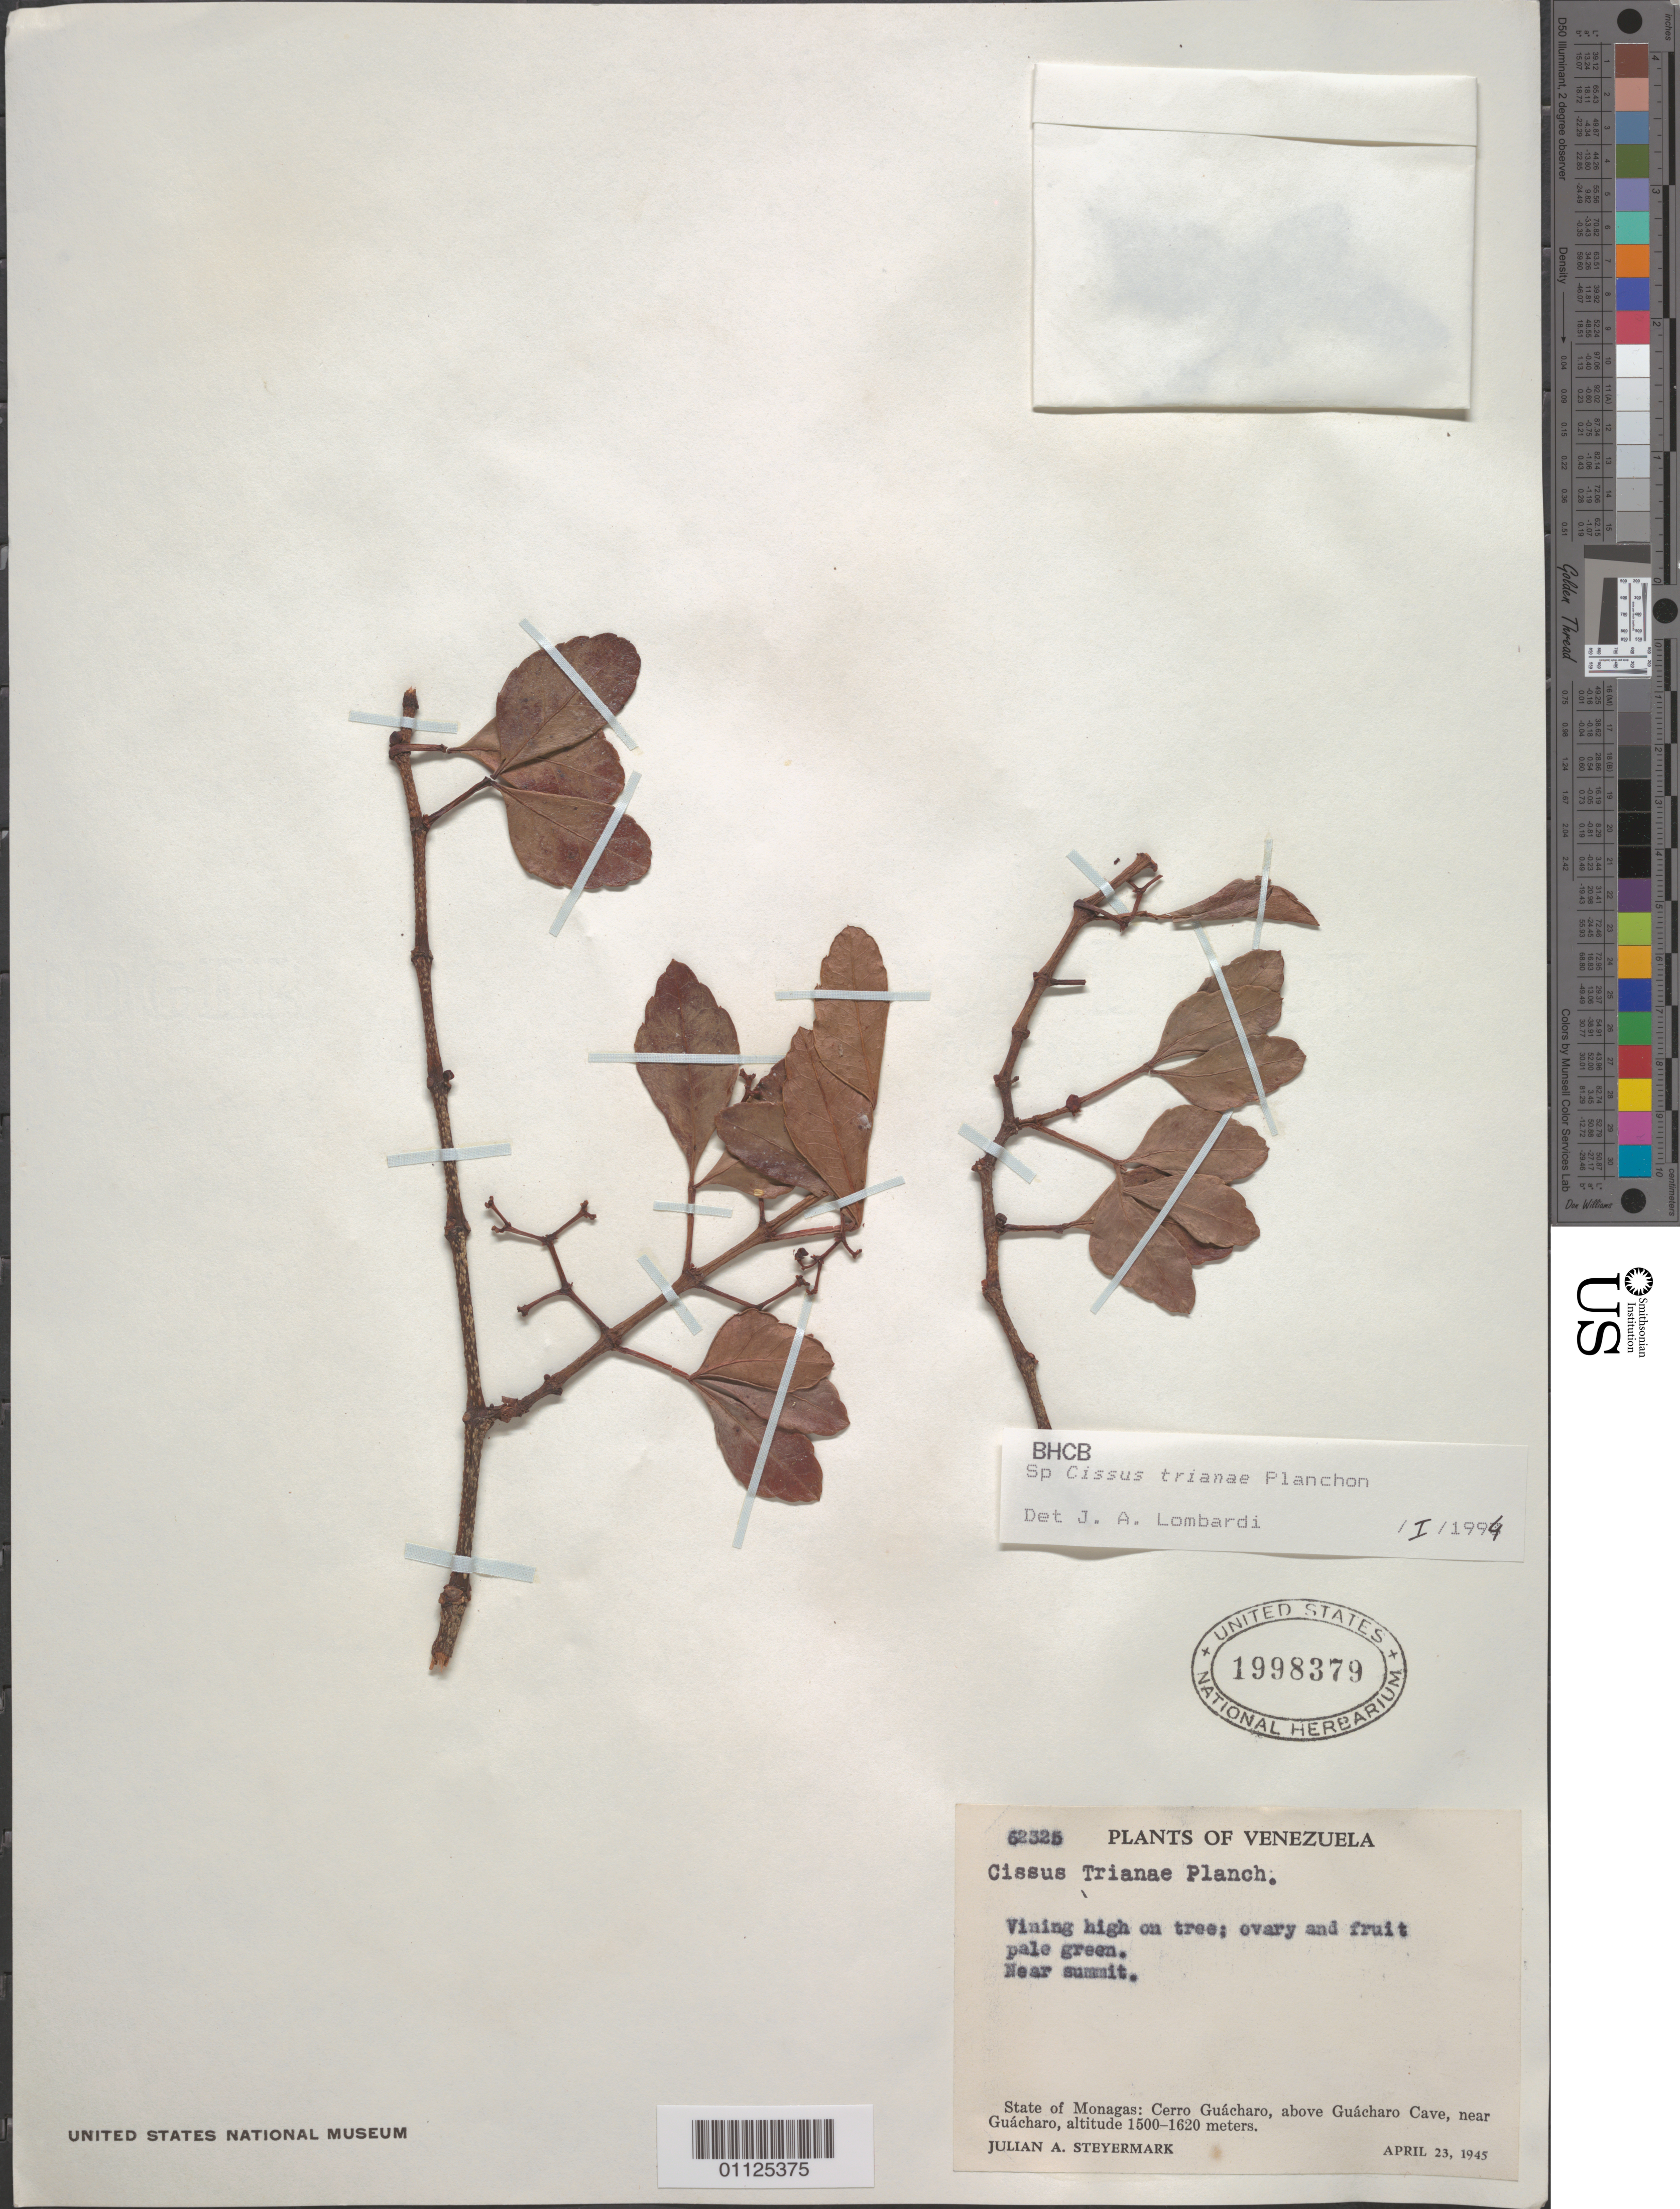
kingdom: Plantae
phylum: Tracheophyta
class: Magnoliopsida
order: Vitales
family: Vitaceae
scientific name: Apocissus trianae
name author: (Planch.) Jackes & Trias-Blasi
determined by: Wen, Jun, (BOT), Smithsonian Institution - National Museum of Natural History (UNITED STATES)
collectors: J. Steyermark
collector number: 62325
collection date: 1945-04-23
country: Venezuela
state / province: Monagas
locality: Cerro Guacharo, above Guacharo Cave, near Guacharo.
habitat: Vining high on tree.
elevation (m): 1500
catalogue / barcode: US 1998379